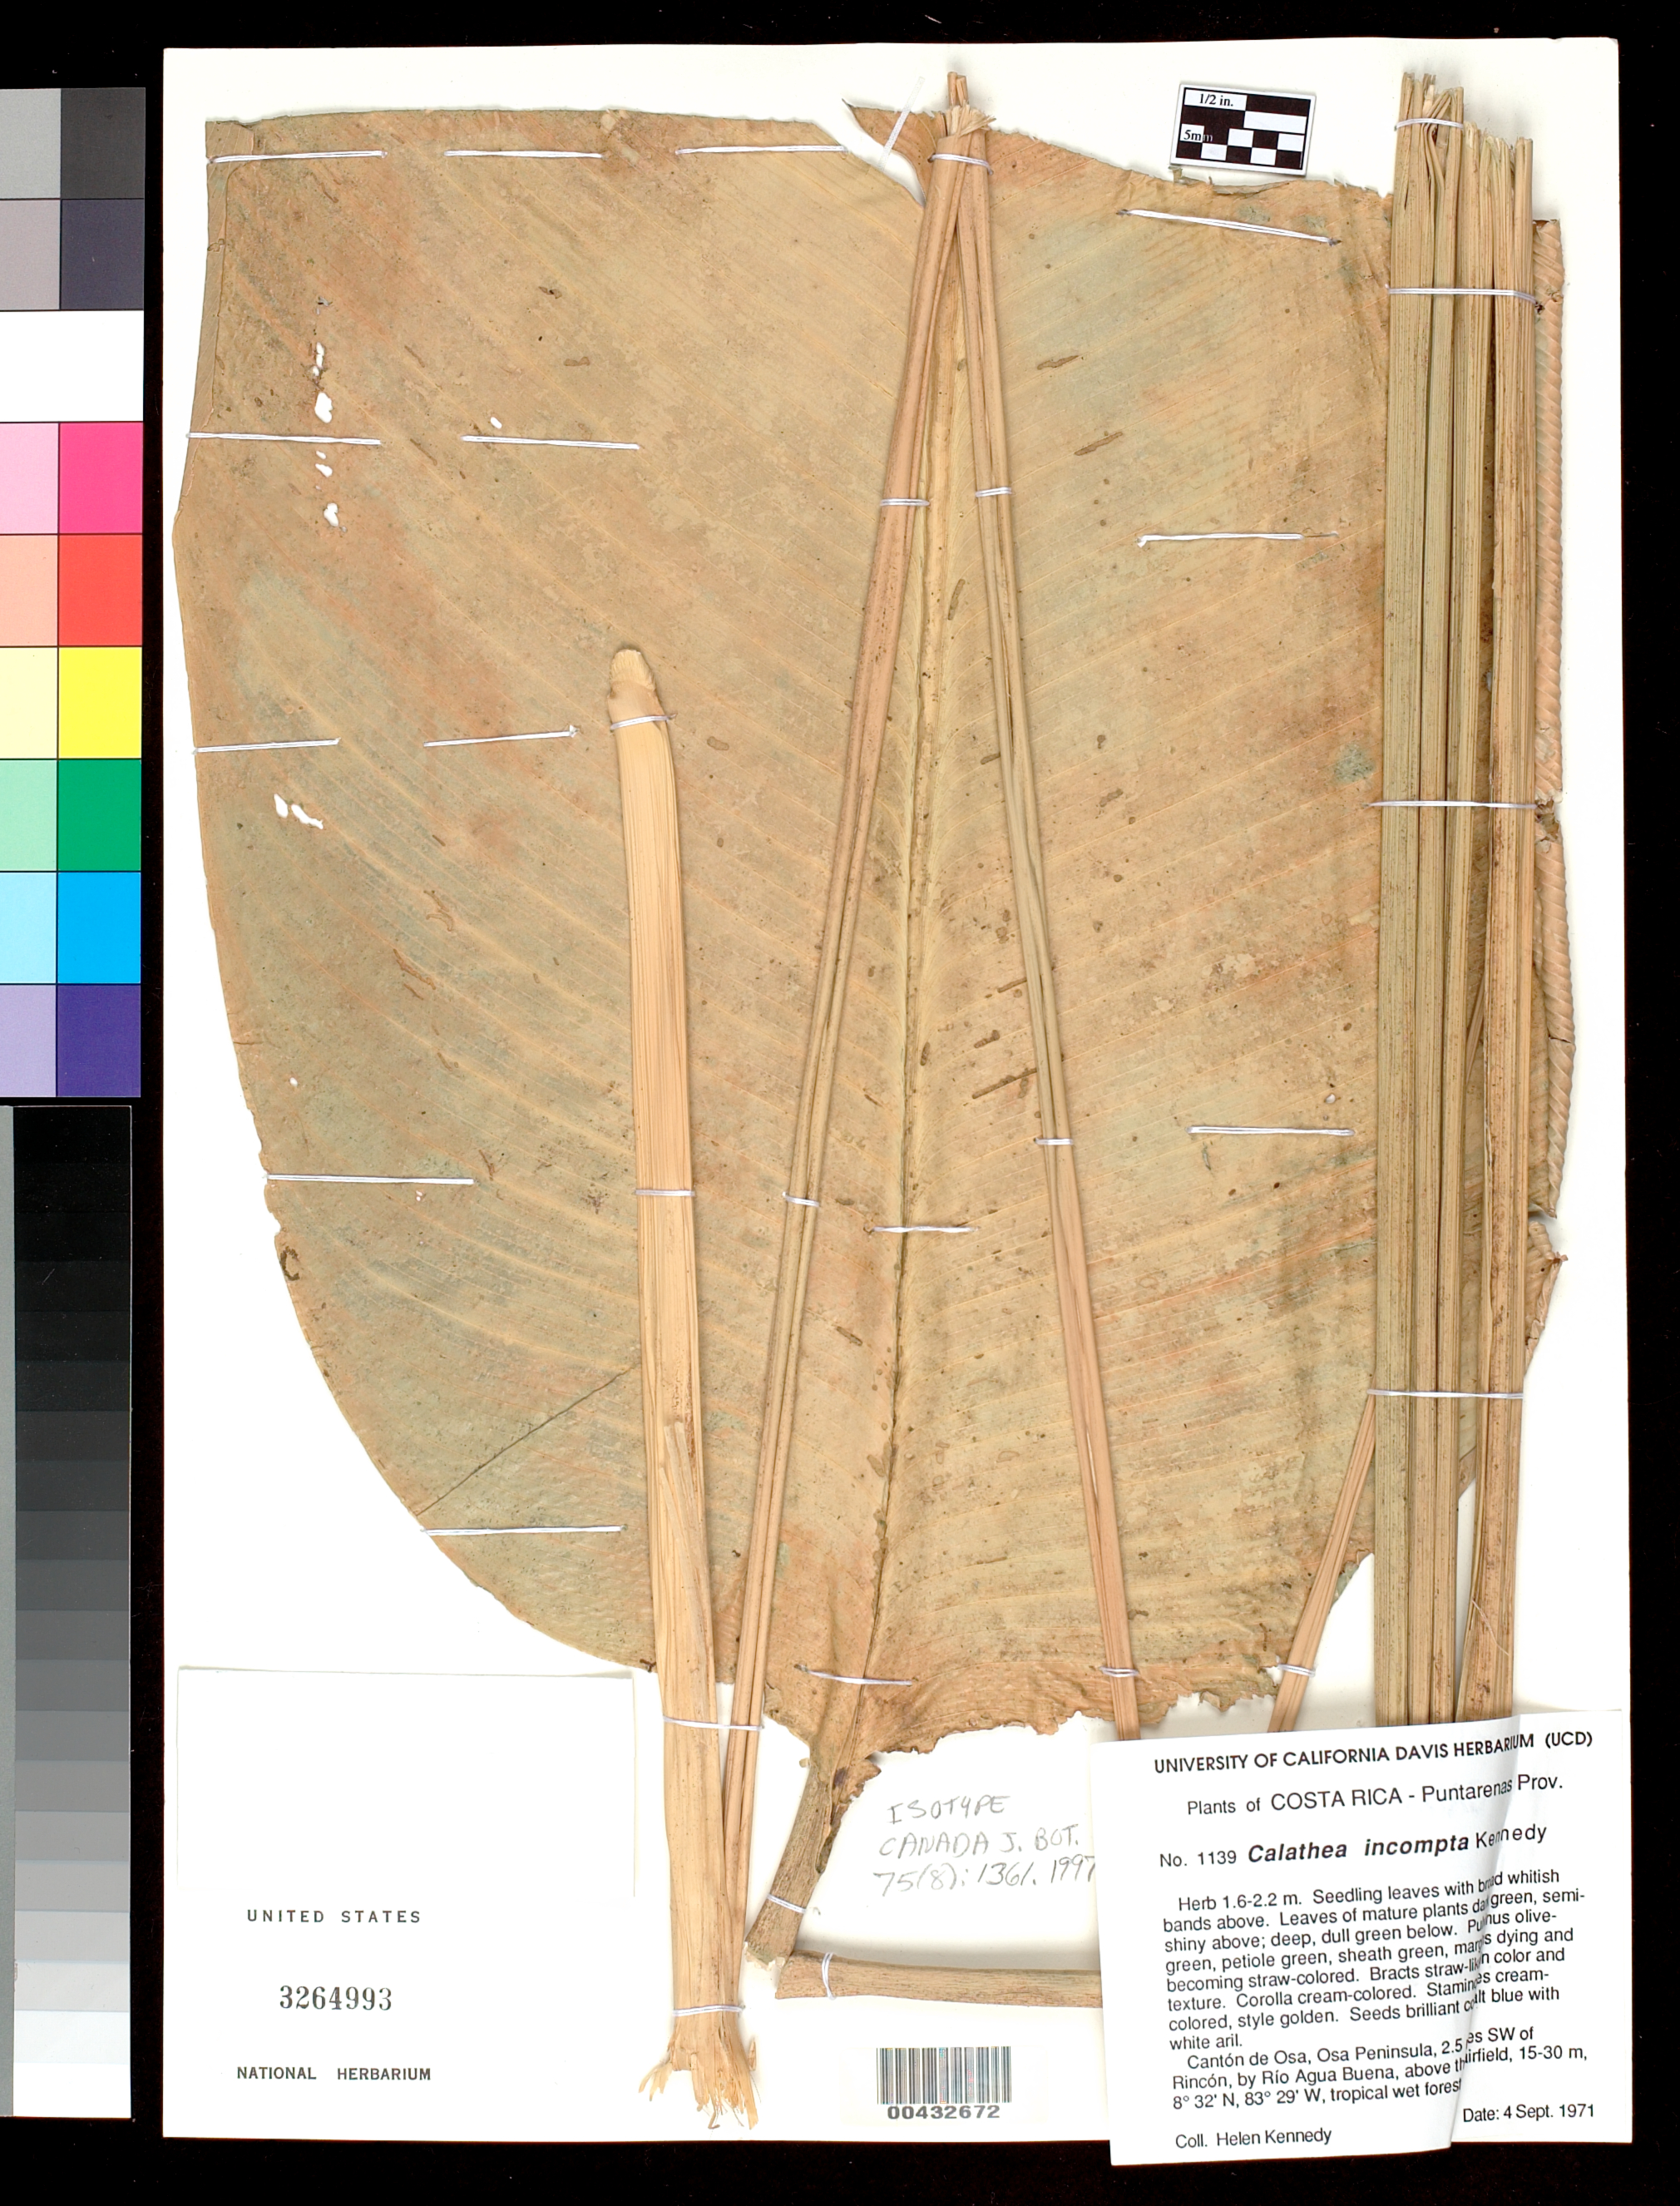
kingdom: Plantae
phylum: Tracheophyta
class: Liliopsida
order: Zingiberales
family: Marantaceae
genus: Calathea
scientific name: Calathea incompta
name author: H. Kenn.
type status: Isotype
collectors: H. Kennedy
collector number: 1139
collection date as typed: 04 Sep 1971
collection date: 1971-09-04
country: Costa Rica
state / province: Puntarenas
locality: Canton de Osa, Osa peninsula, 2.5 mi SW of Rincon, by Rio Agua Buena, above the airfield.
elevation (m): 15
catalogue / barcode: US 3264993